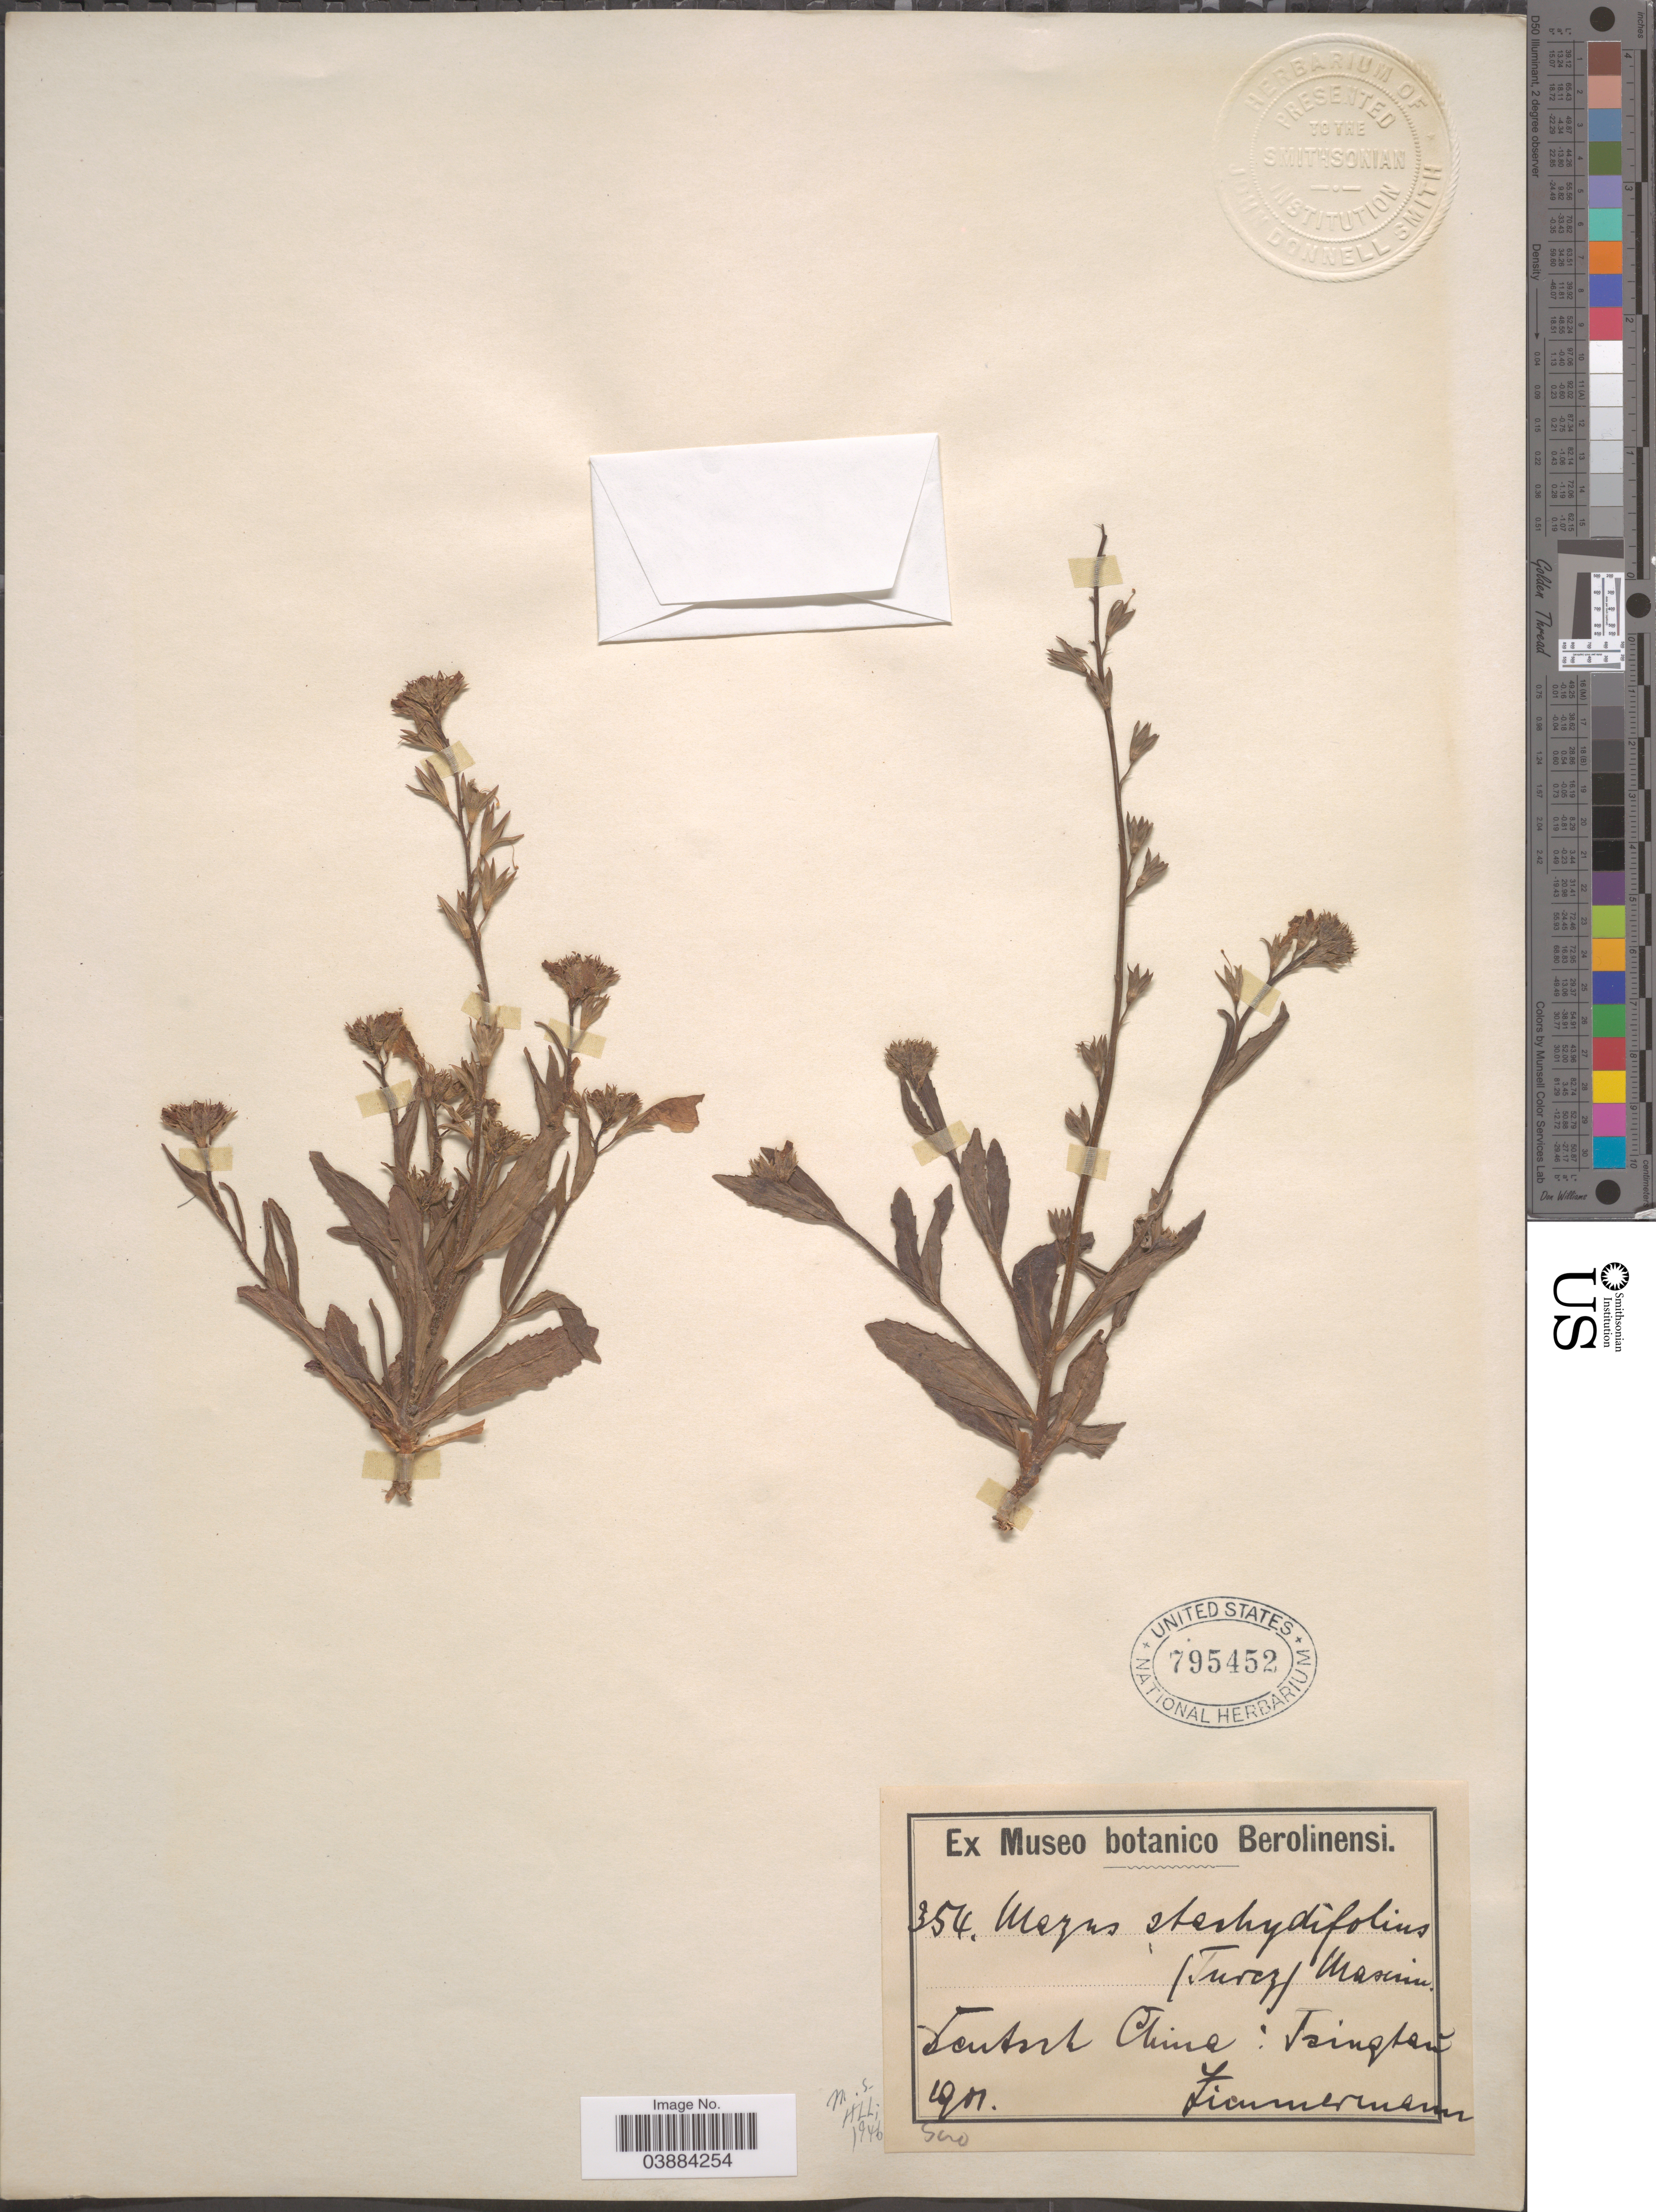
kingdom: Plantae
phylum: Tracheophyta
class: Magnoliopsida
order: Lamiales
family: Mazaceae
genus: Mazus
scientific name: Mazus stachydifolius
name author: (Turcz.) Maxim.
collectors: -. Zimmermann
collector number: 354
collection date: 1901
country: China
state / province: Shandong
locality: Deutsch China: Tsingtao.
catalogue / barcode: US 795452